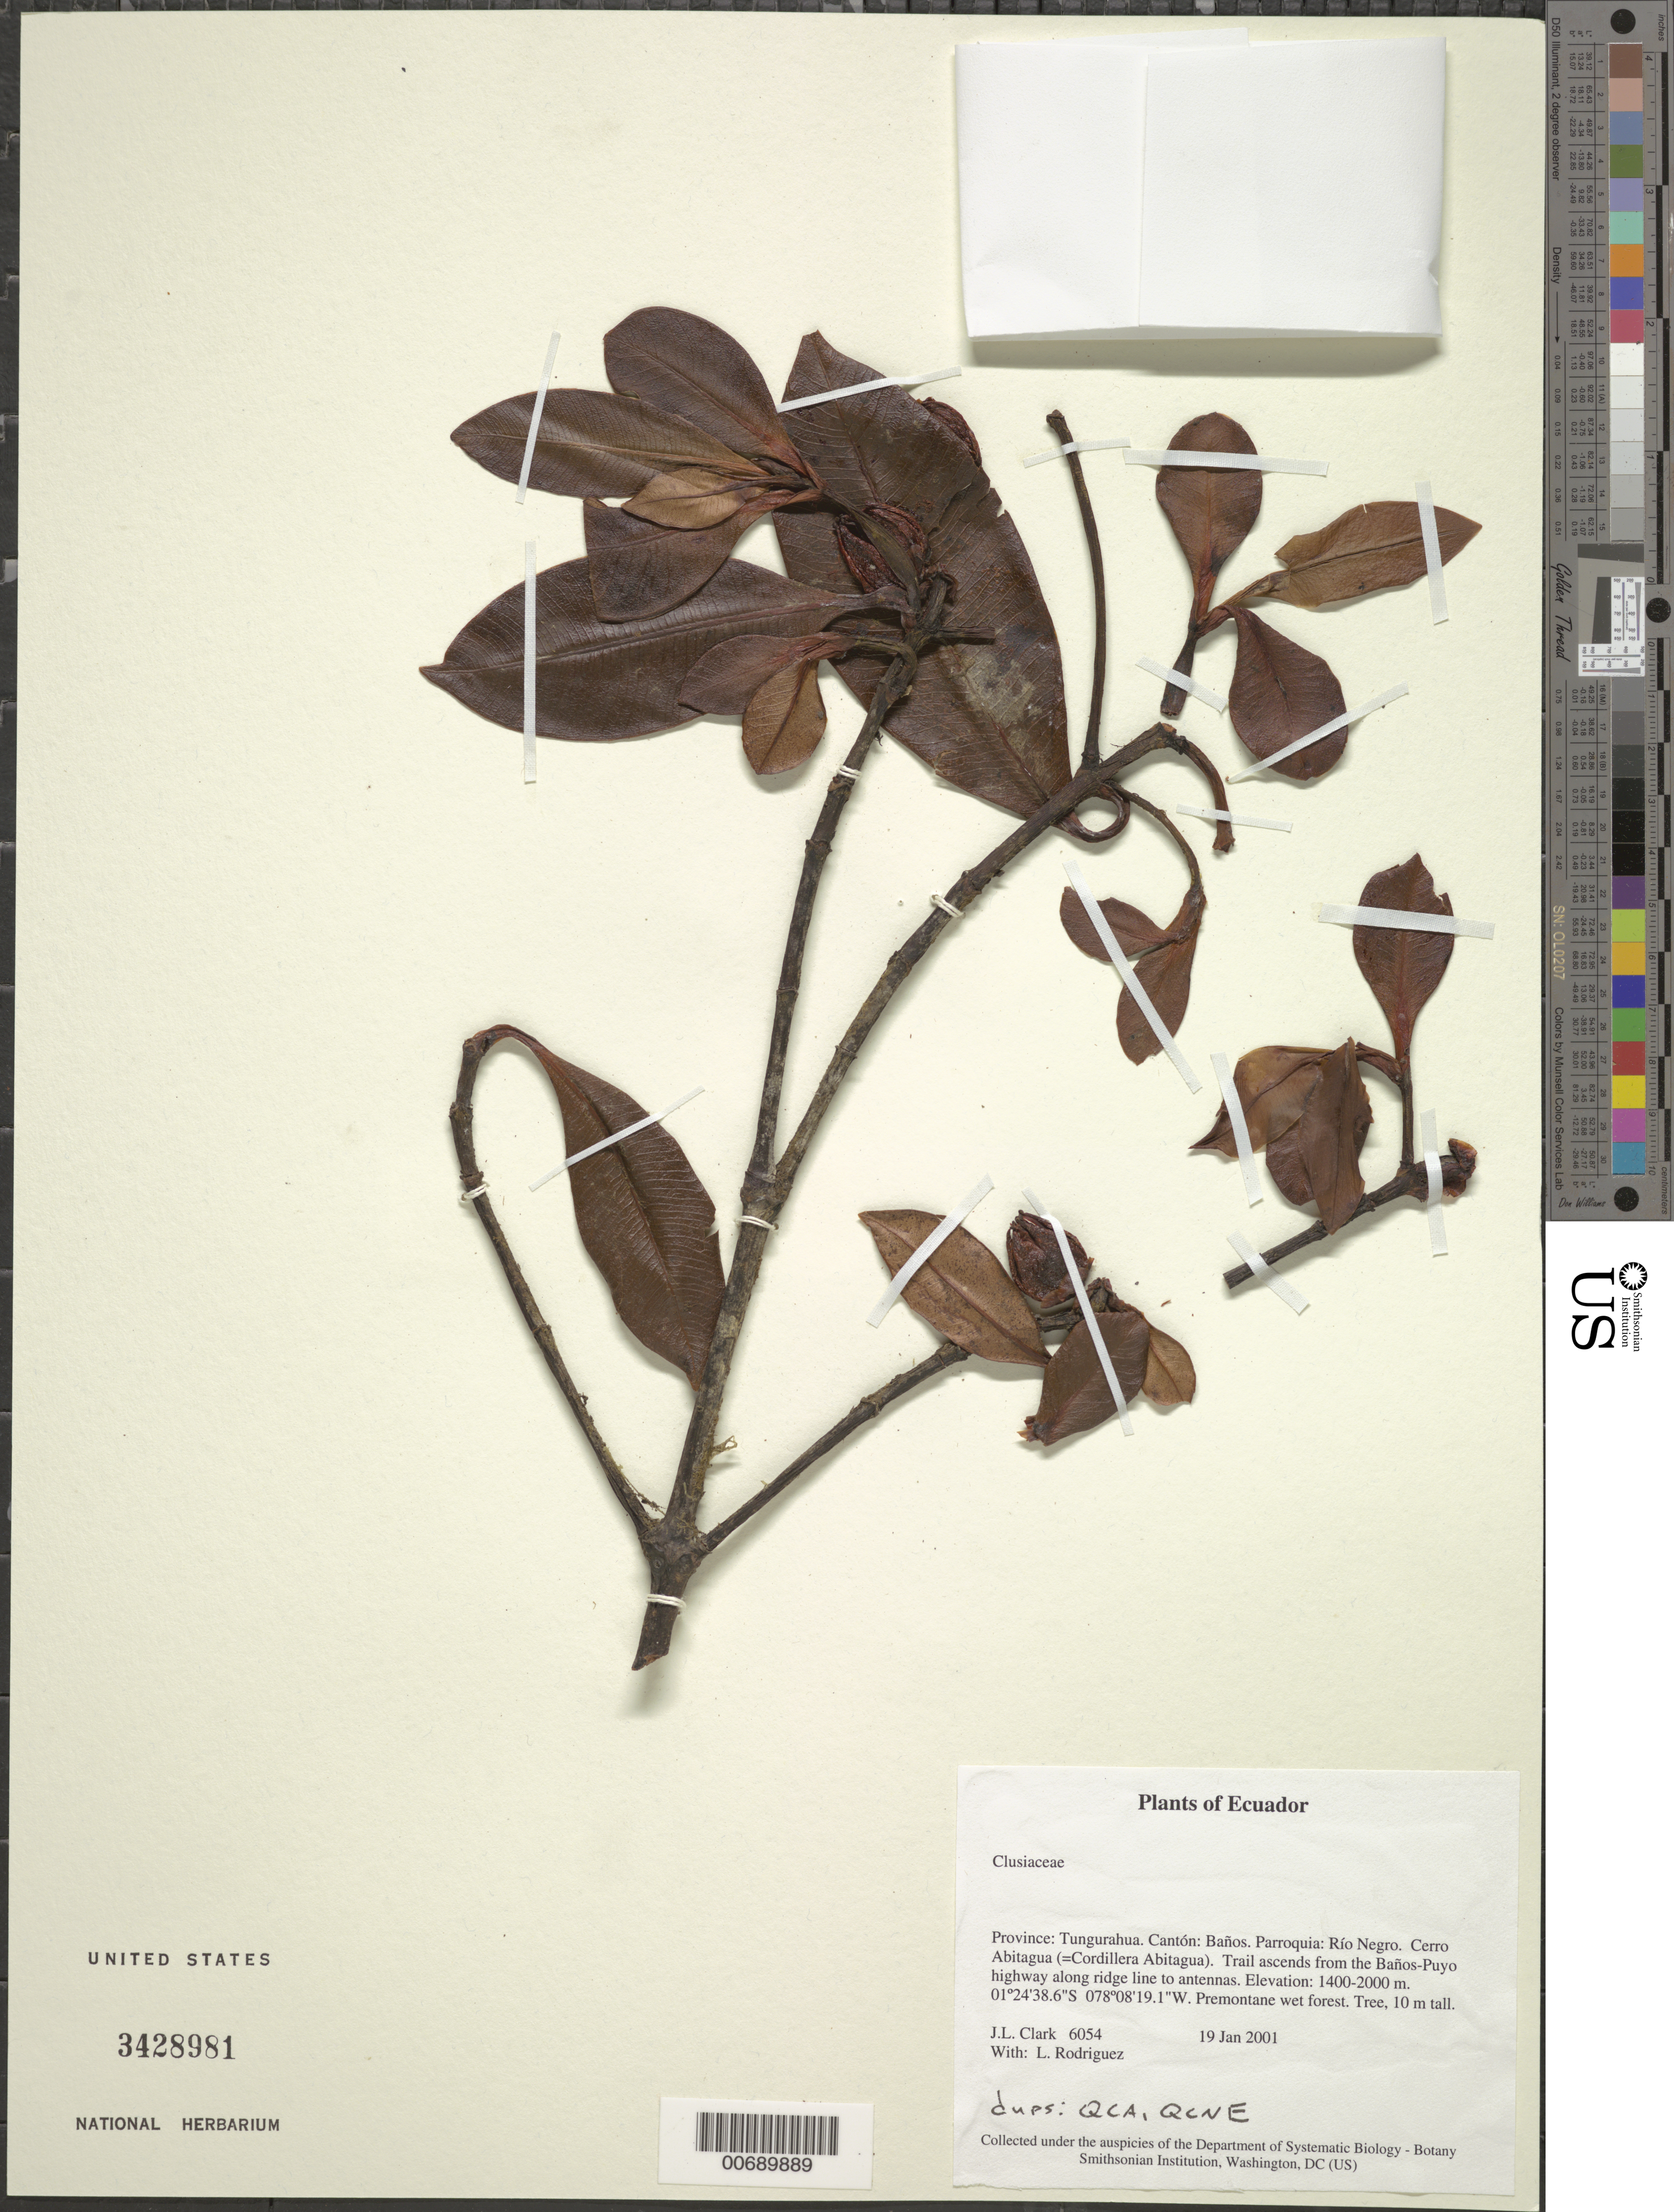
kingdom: Plantae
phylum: Tracheophyta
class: Magnoliopsida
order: Malpighiales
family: Clusiaceae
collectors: J. L. Clark & L. Rodriguez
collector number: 6054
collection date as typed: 19 Jan 2001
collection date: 2001-01-19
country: Ecuador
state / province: Tungurahua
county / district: Baños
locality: Parroquia: Río Negro. Cerro Abitagua (=Cordillera Abitagua). Trail ascends from the Baños-Puyo highway along ridge line to antennas.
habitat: Premontane wet forest.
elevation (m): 1400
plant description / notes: QCA, QCNE, US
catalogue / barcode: US 3428981